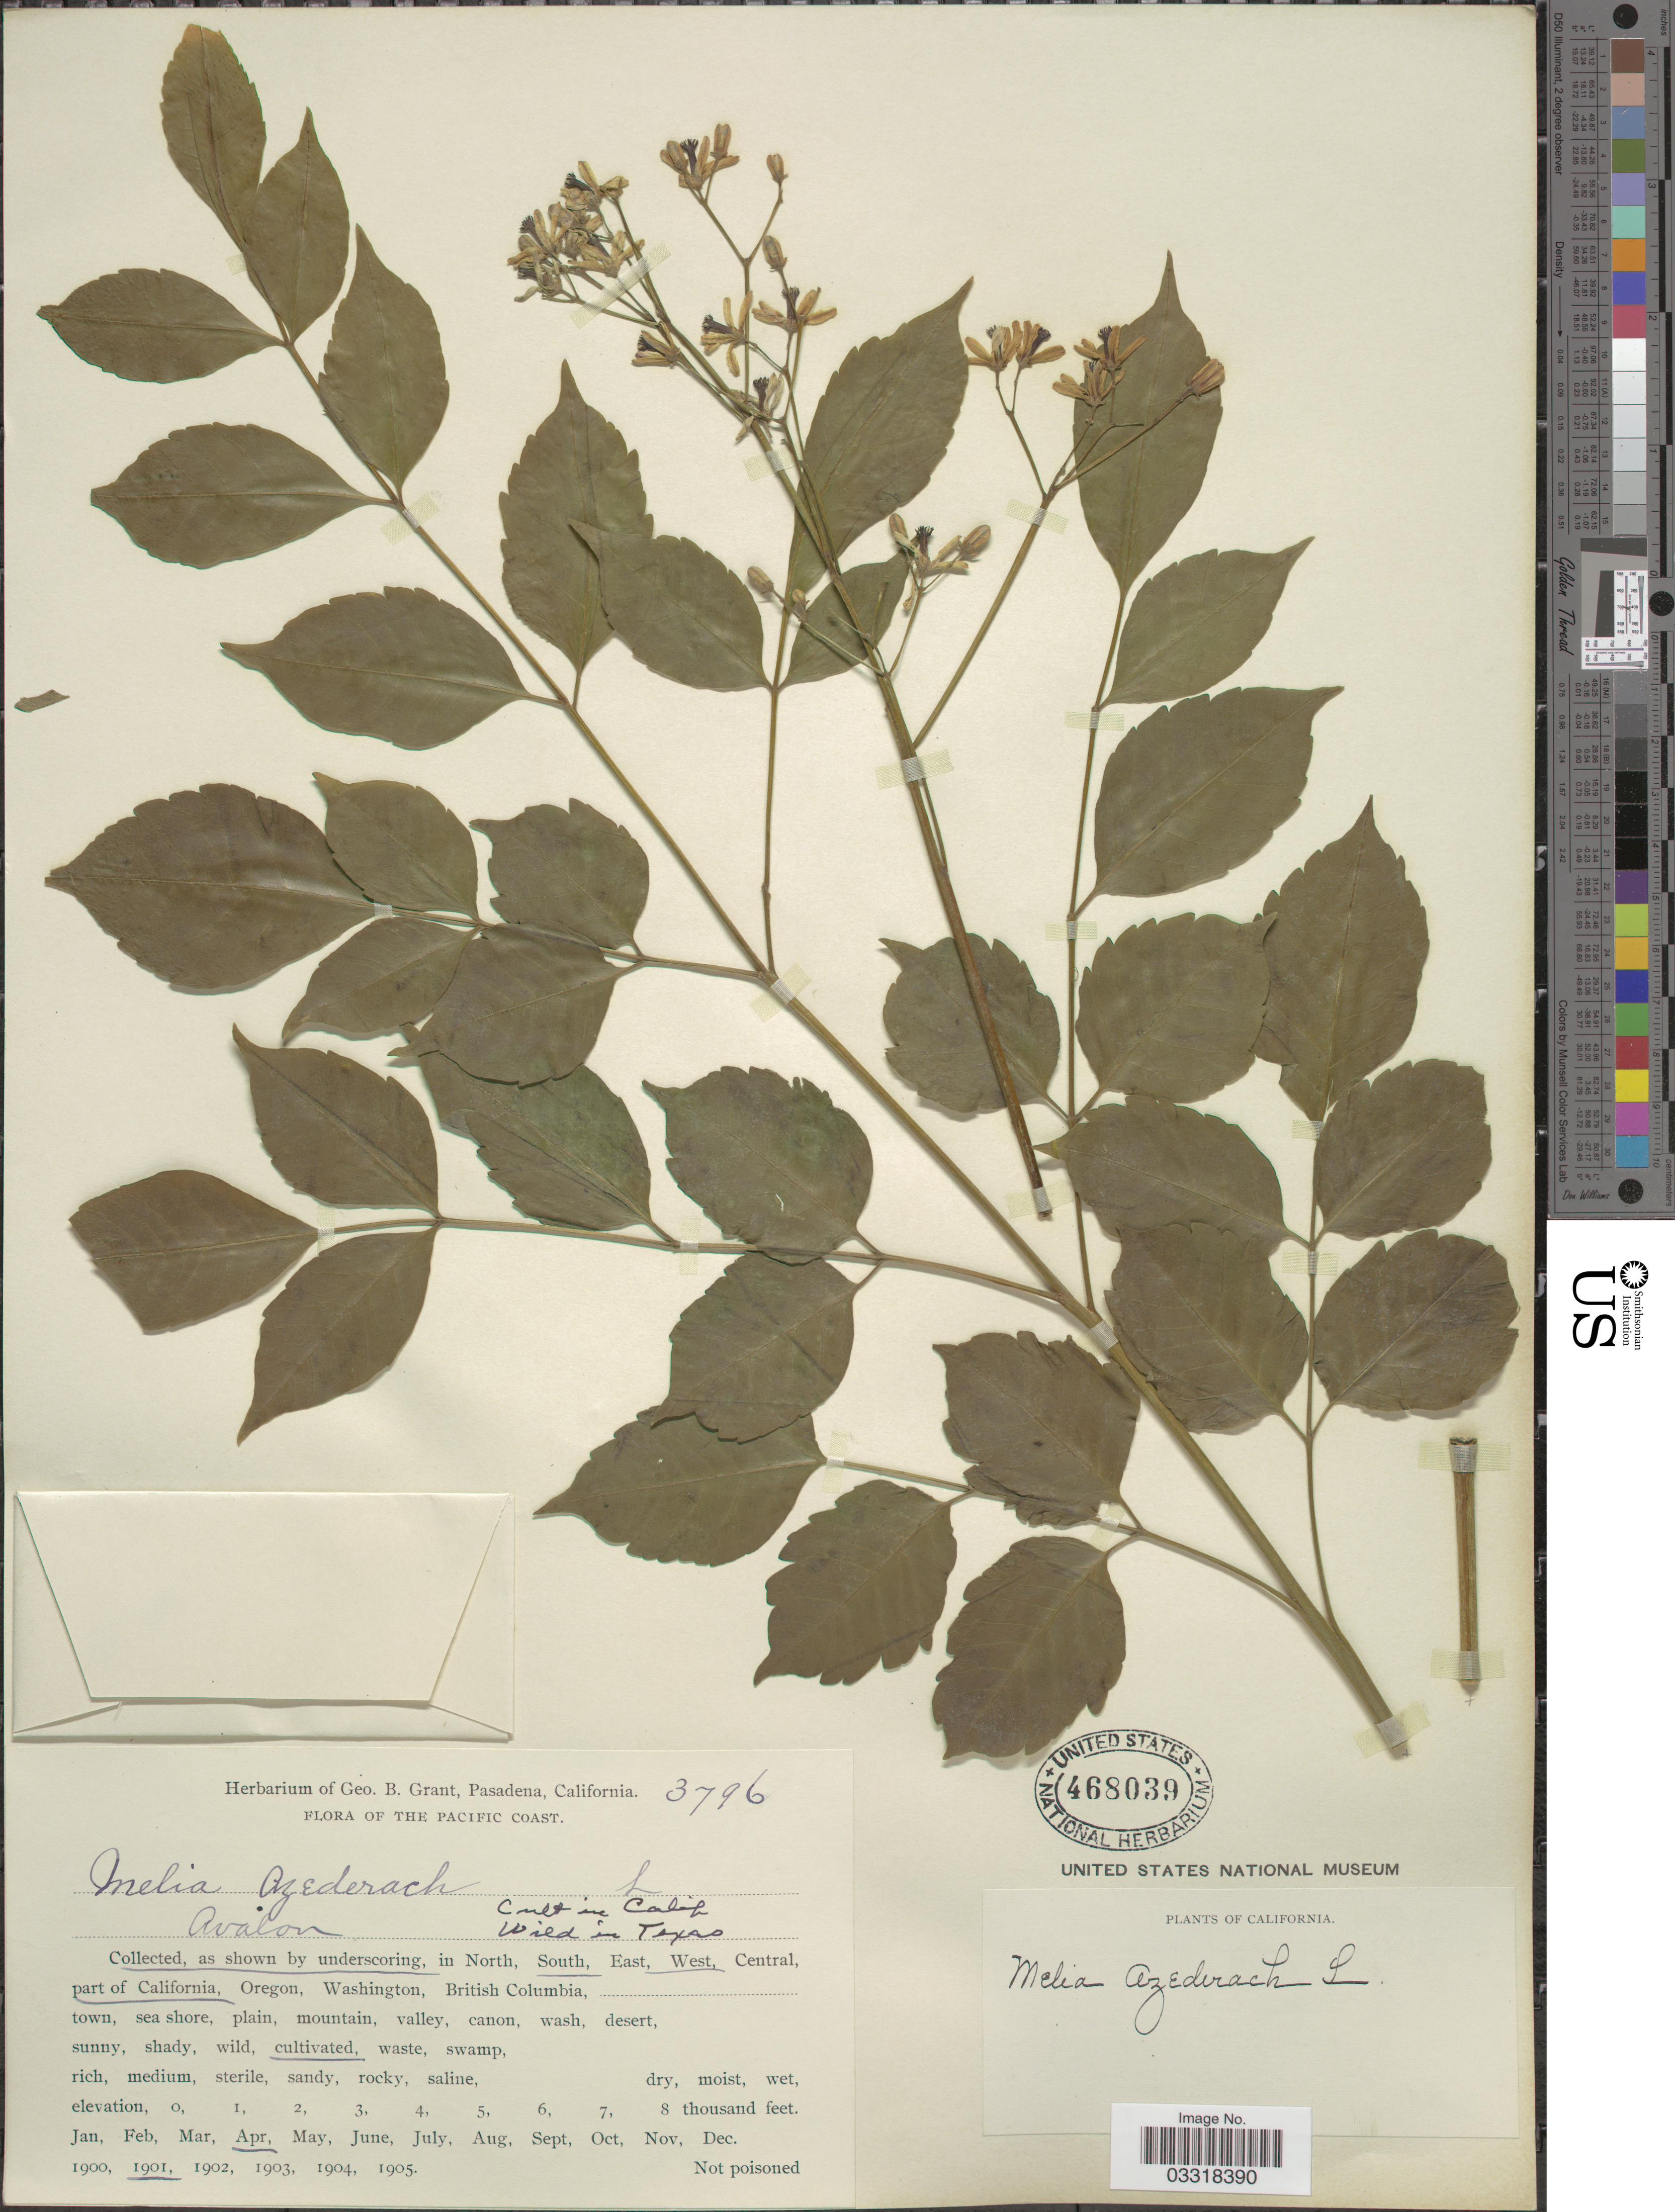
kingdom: Plantae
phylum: Tracheophyta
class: Magnoliopsida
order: Sapindales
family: Meliaceae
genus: Melia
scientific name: Melia azedarach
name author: L.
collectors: G. Grant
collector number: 3796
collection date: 1901-04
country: United States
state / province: California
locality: The Pacific Coast. South, West, part of California.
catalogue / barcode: US 468039